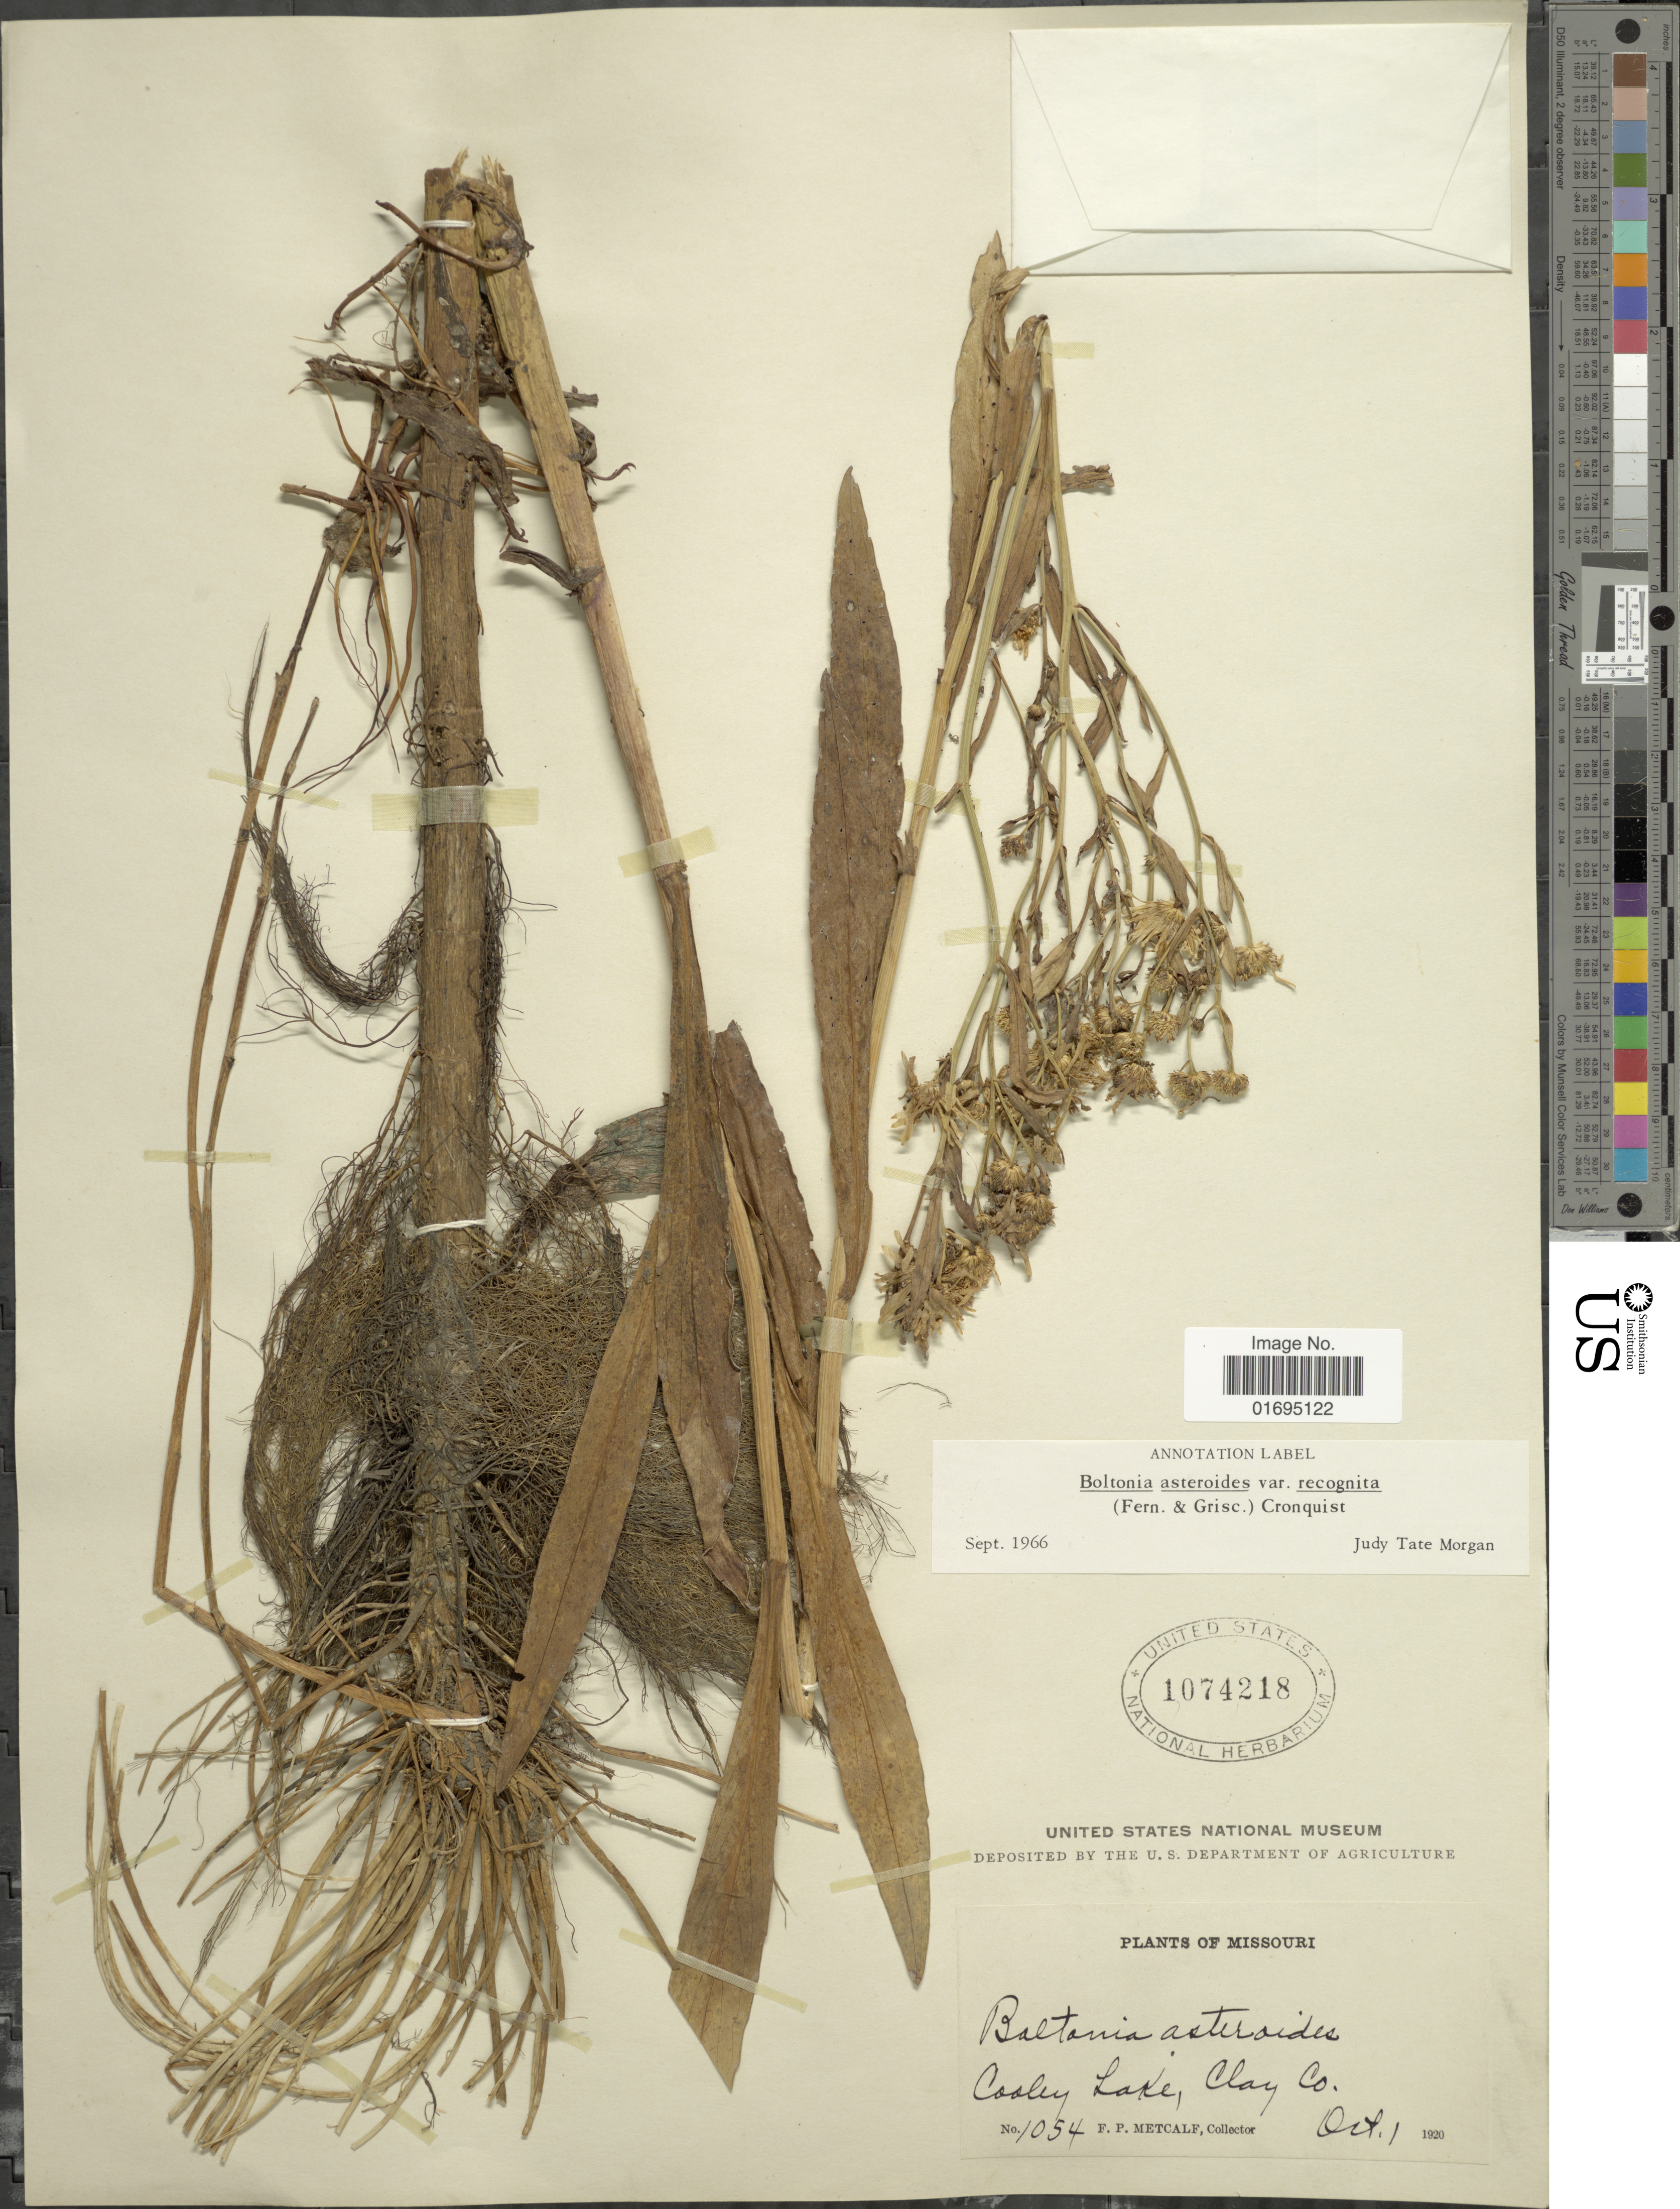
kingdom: Plantae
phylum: Tracheophyta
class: Magnoliopsida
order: Asterales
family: Asteraceae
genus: Boltonia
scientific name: Boltonia asteroides var. recognita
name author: (Fernald & Griscom) Cronq.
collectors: F. Metcalf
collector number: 1054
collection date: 1920-10-01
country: United States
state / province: Missouri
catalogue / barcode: US 1074218